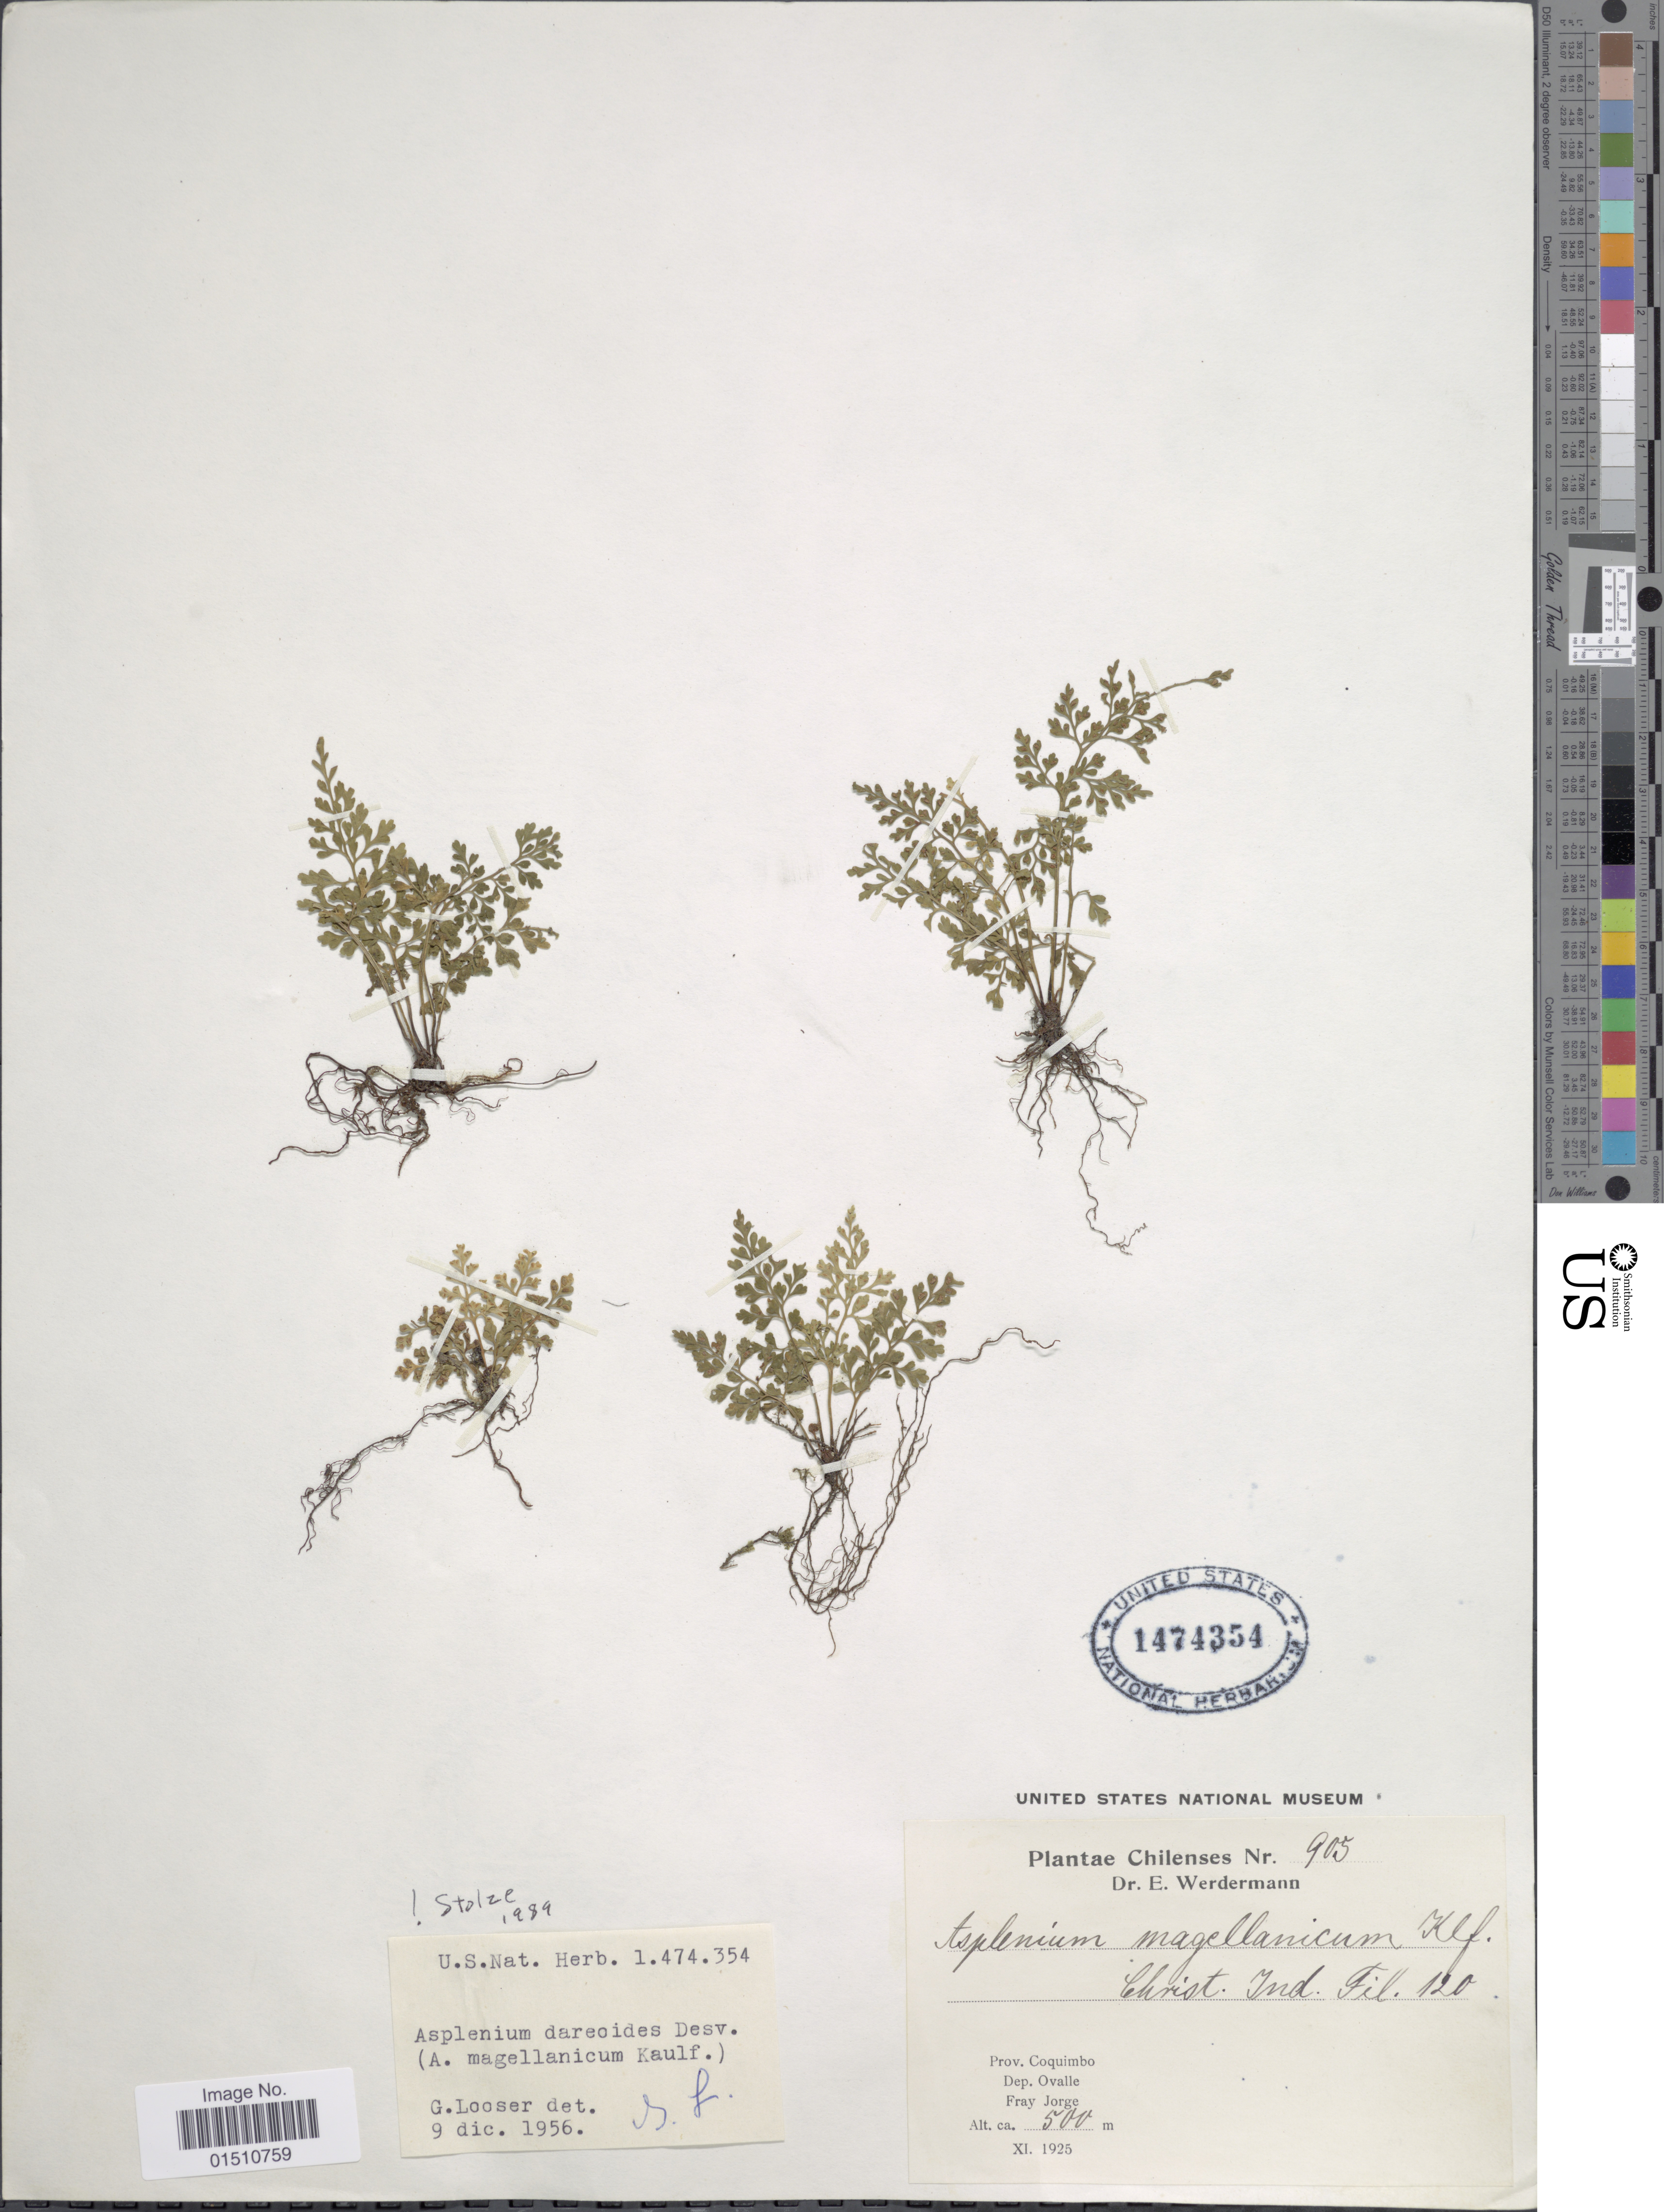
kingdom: Plantae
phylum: Tracheophyta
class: Polypodiopsida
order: Polypodiales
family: Aspleniaceae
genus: Asplenium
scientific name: Asplenium dareoides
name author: Desv.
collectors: E. Wedermann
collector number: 905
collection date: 1925-11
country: Chile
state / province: Coquimbo (IV)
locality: Chilenses, Prov. Coquimbo, Dep. Ovalle Fray Jorge.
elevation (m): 500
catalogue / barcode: US 1474354